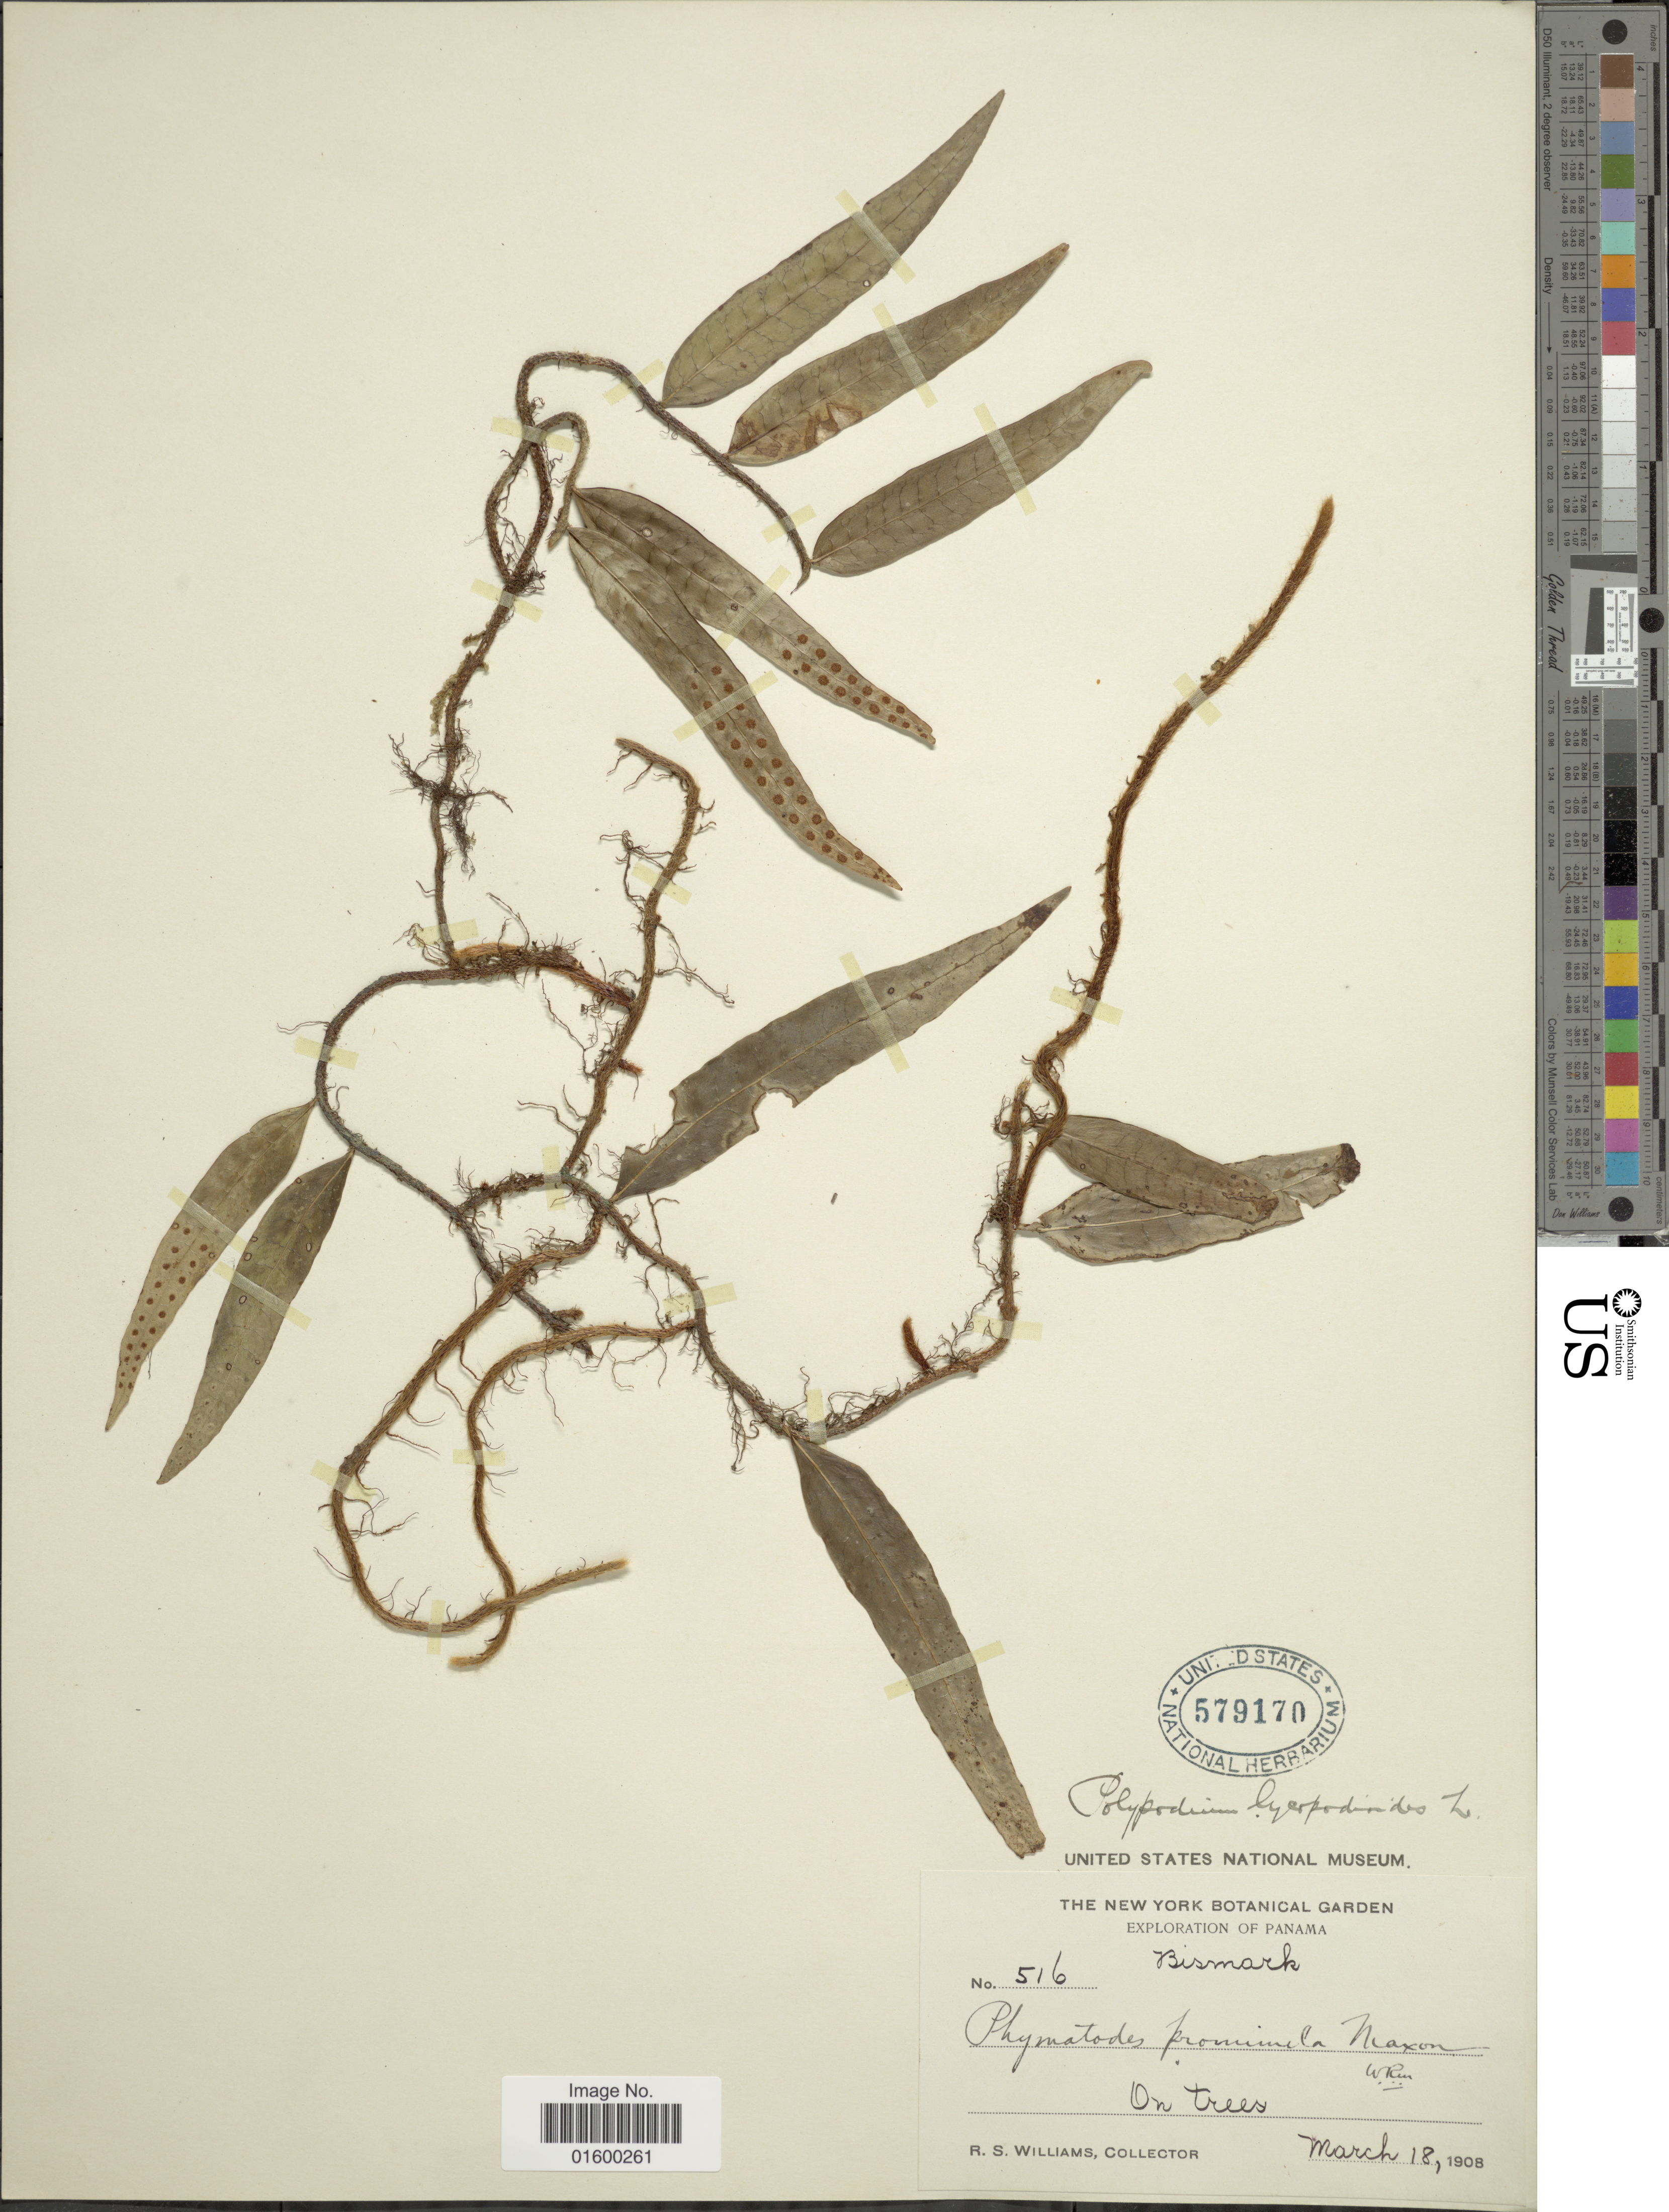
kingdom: Plantae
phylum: Tracheophyta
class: Polypodiopsida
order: Polypodiales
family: Polypodiaceae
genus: Microgramma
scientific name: Microgramma lycopodioides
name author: (L.) Copel.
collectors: R. Wiliams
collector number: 516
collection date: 1908-03-18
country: Panama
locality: Bismarck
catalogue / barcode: US 579170